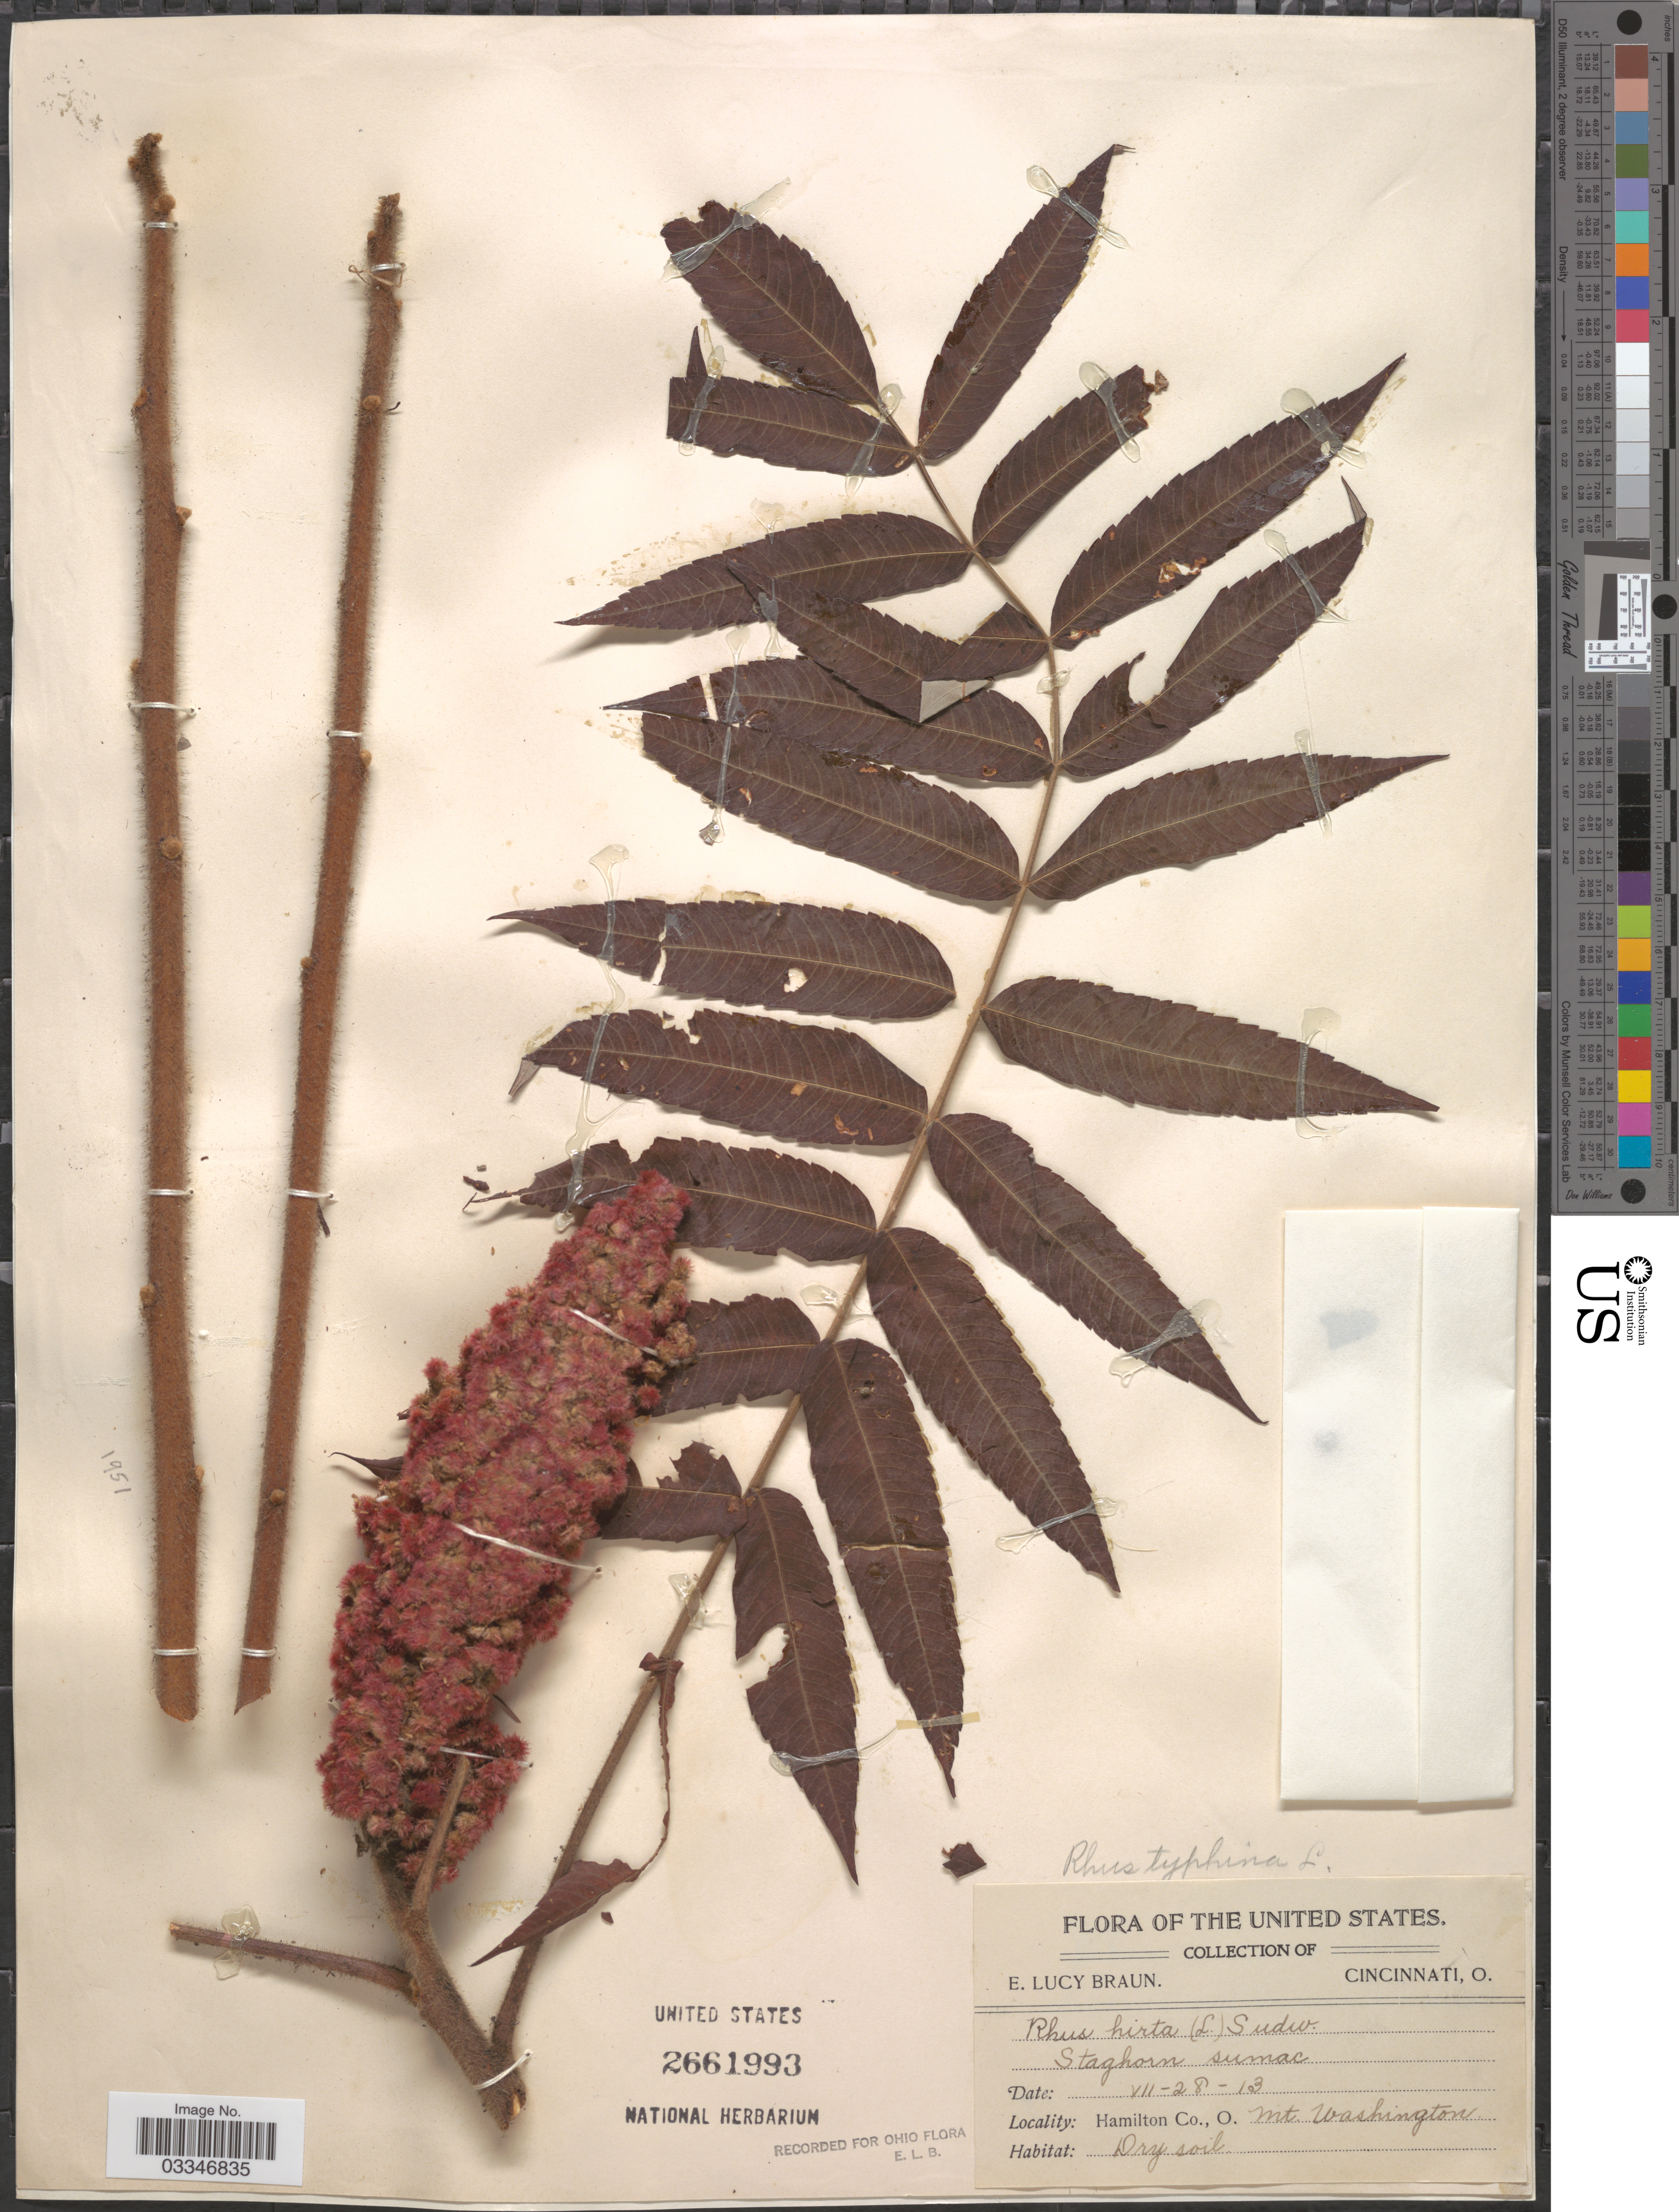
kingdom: Plantae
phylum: Tracheophyta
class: Magnoliopsida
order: Sapindales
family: Anacardiaceae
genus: Rhus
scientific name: Rhus typhina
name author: L.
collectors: E. L. Braun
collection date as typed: Transcribed d/m/y: 28/7/13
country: United States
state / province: Ohio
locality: Hamilton Co., Mt. Washington.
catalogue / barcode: US 2661993